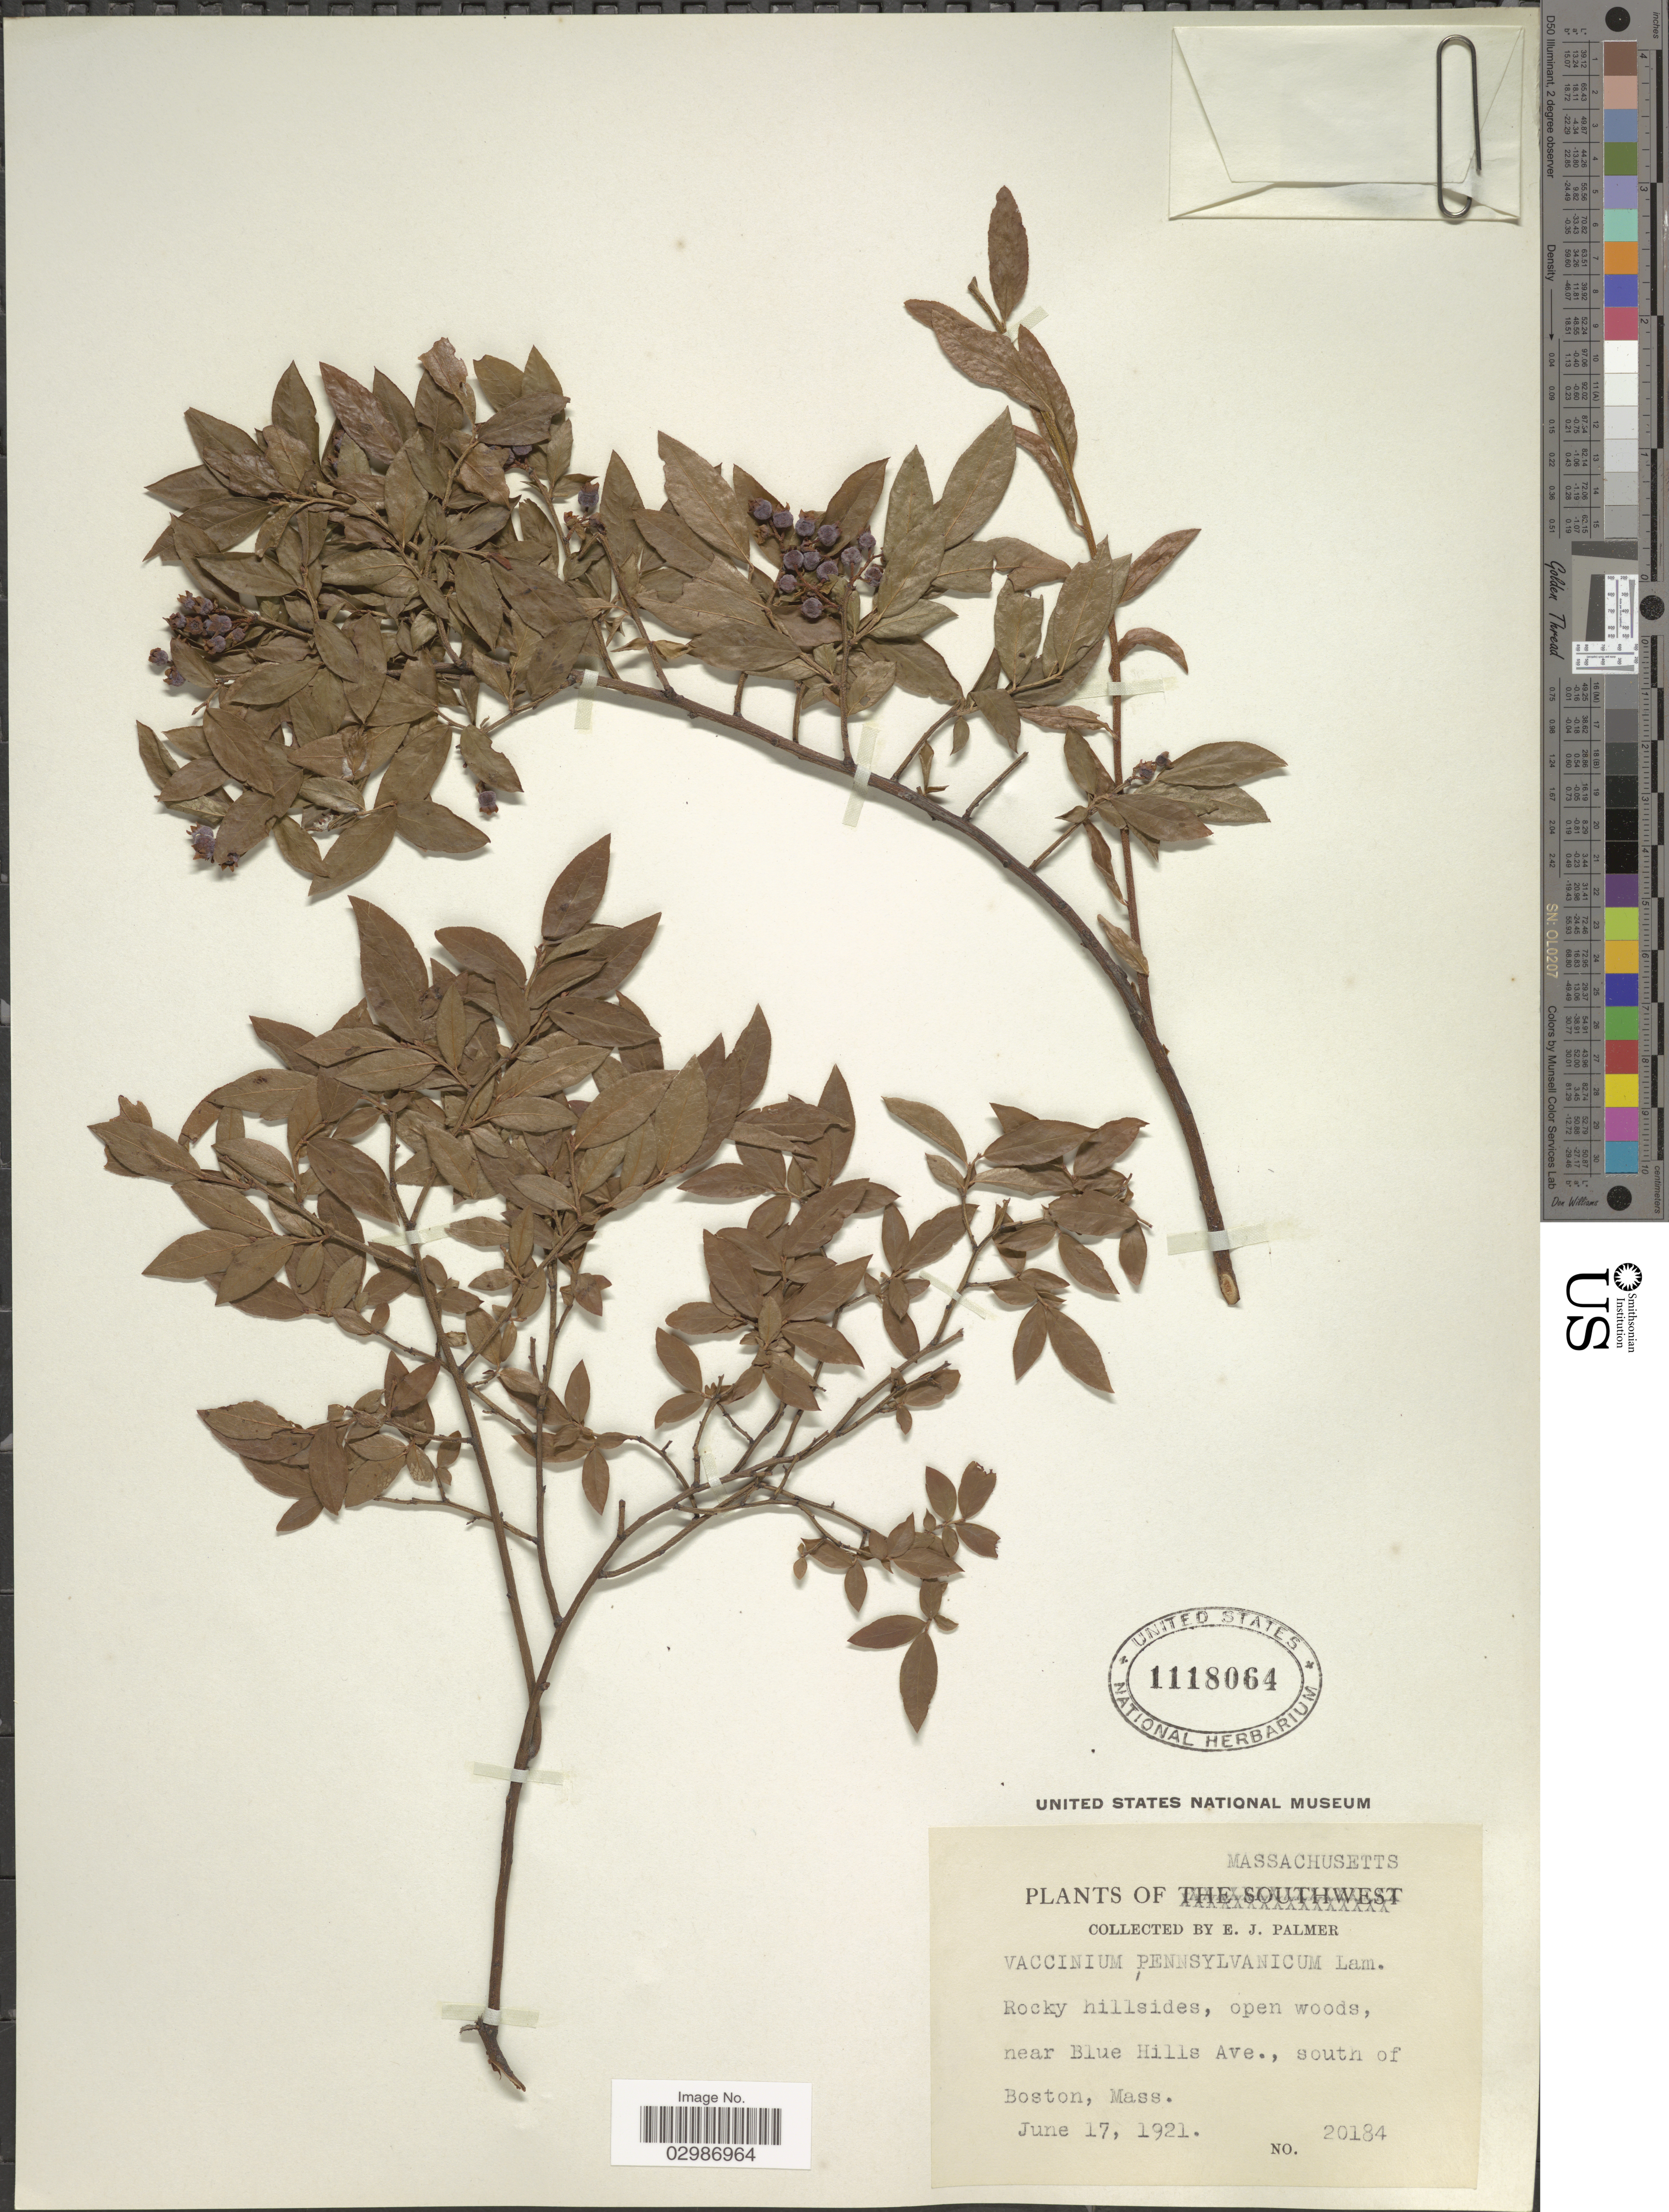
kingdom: Plantae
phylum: Tracheophyta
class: Magnoliopsida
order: Ericales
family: Ericaceae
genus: Vaccinium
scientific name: Vaccinium angustifolium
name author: Aiton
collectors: E. J. Palmer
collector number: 20184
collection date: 1921-01-17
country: United States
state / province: Massachusetts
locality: Near Blue Hills Ave., south of Boston.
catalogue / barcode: US 1118064